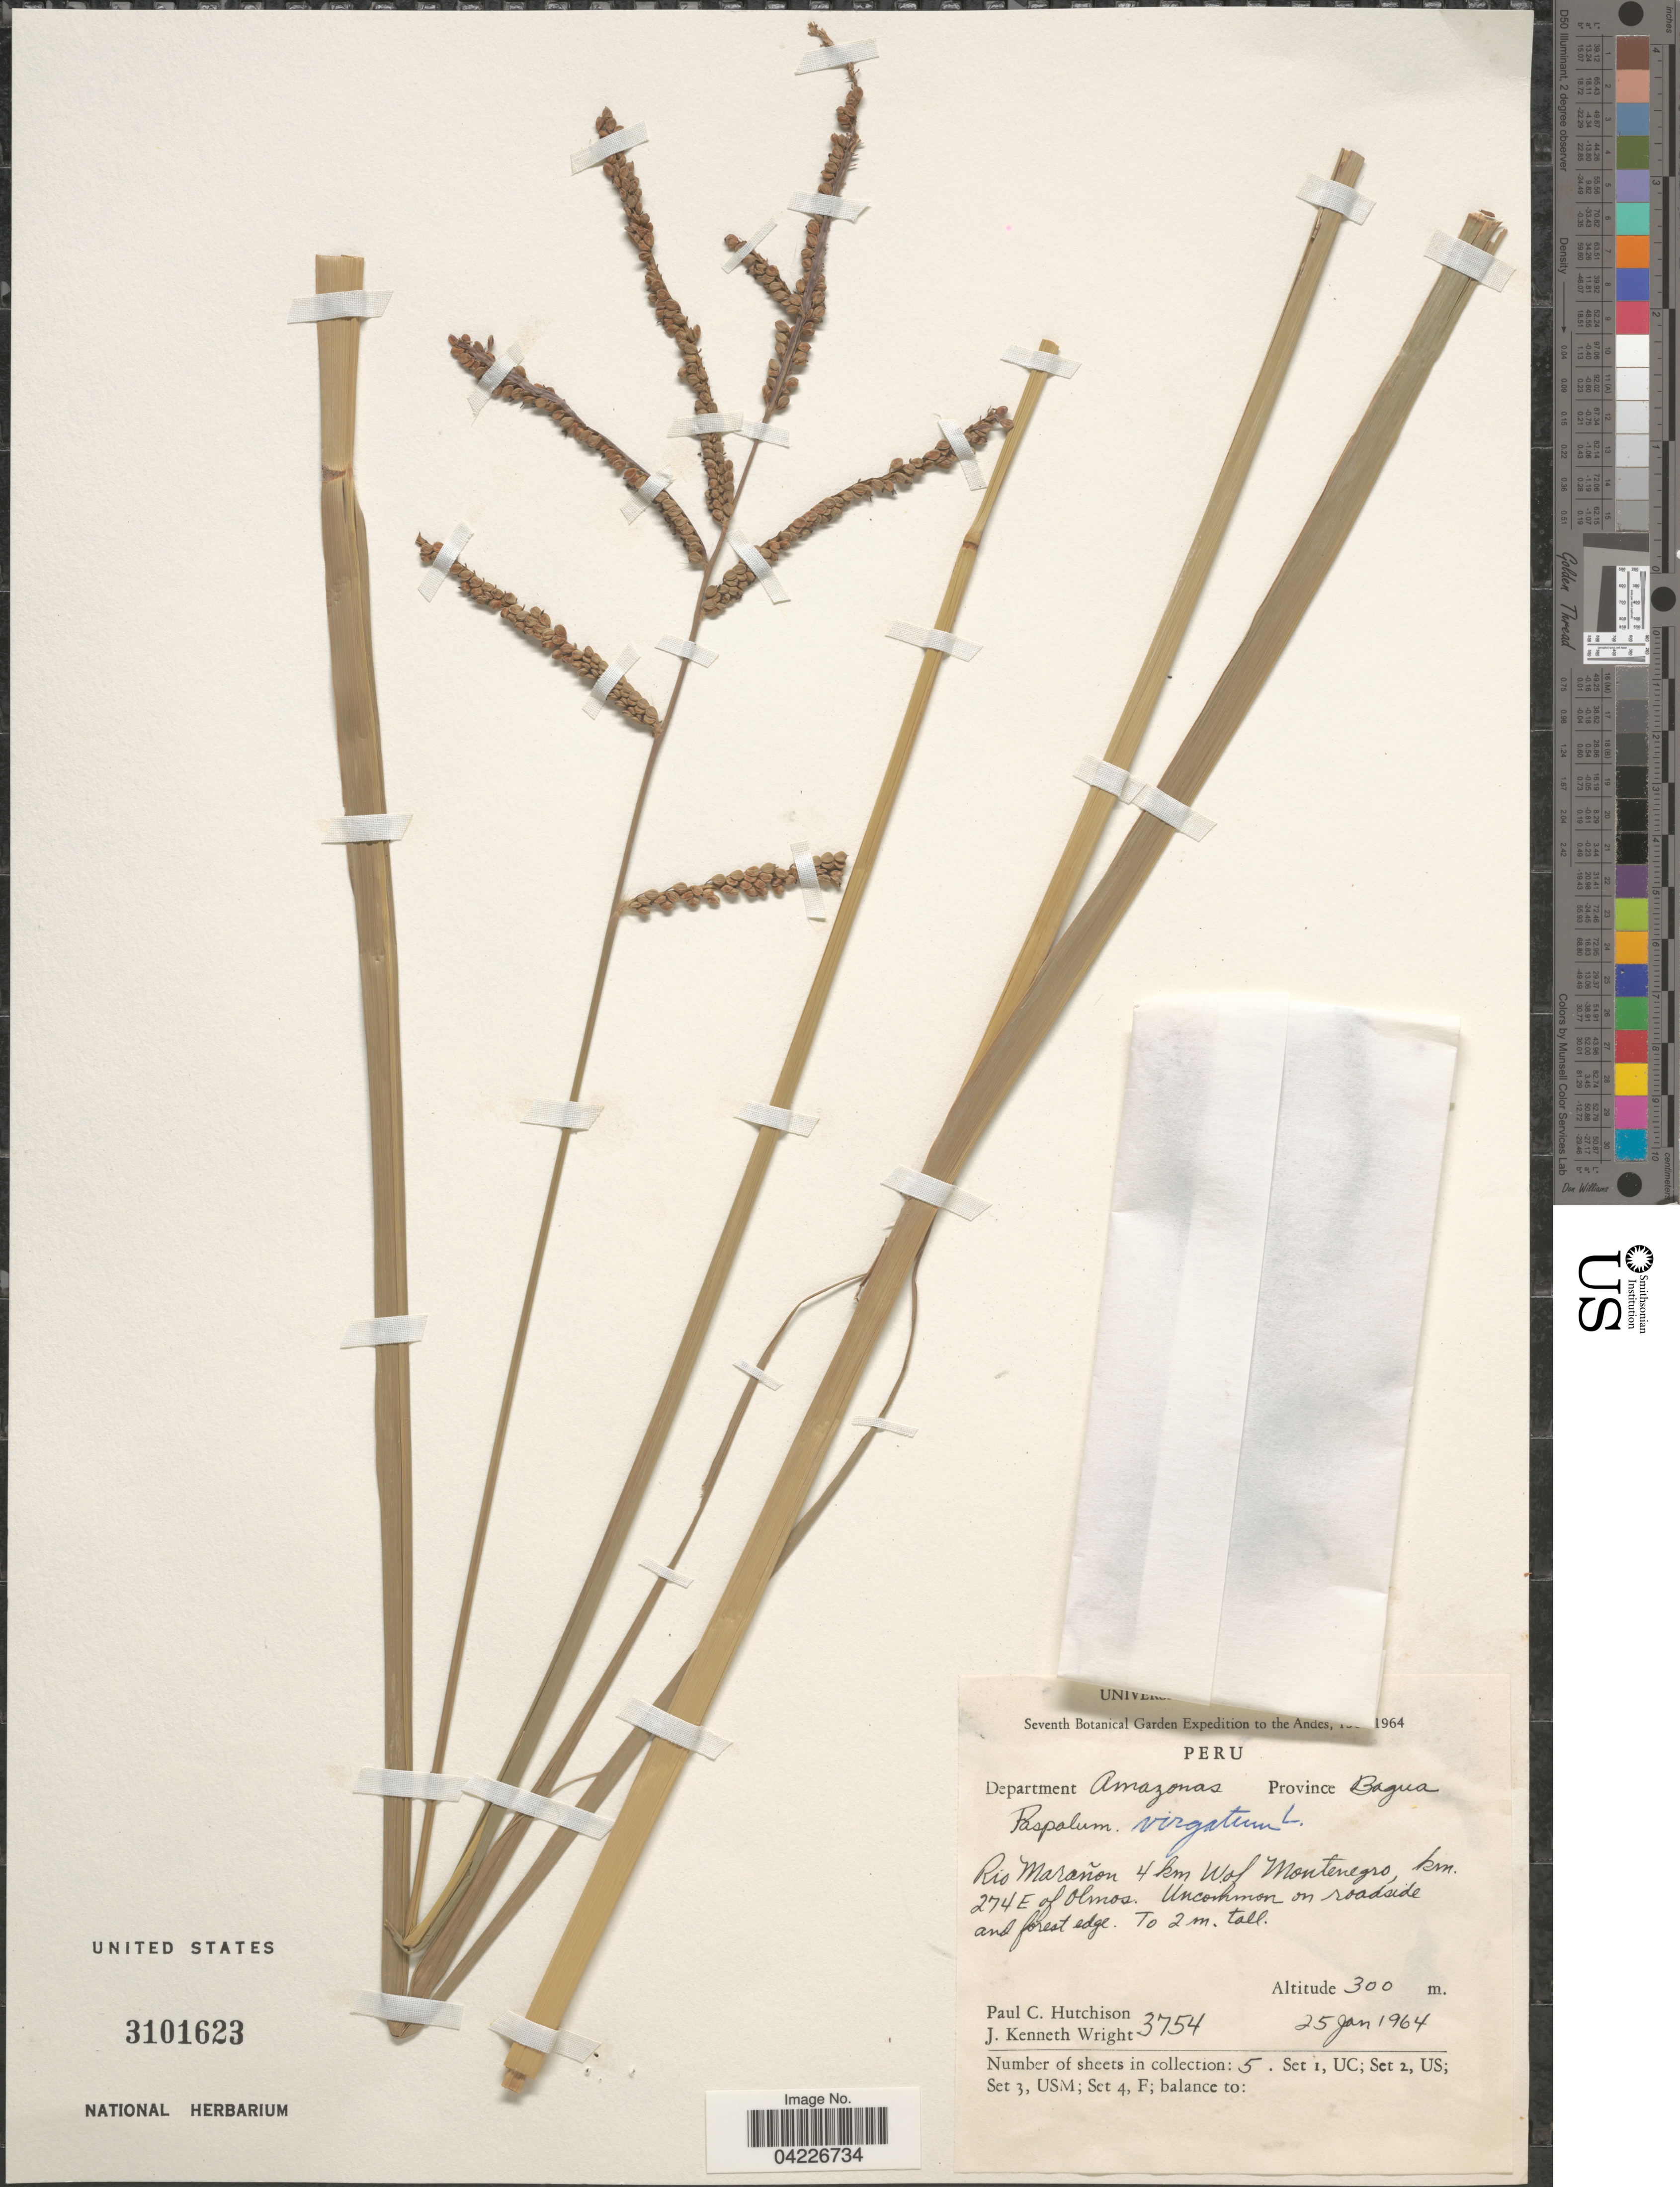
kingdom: Plantae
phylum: Tracheophyta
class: Liliopsida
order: Poales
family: Poaceae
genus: Paspalum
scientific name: Paspalum virgatum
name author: L.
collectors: P. C. Hutchison & J. K. Wright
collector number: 3754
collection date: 1964-01-25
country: Peru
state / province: Amazonas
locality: Department Amazonas. Province Bagua. Rio Marañon 4 km W of Montenegro, km. 274 E of Olmos. Uncommon on roadside and forest edge.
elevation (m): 300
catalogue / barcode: US 3101623